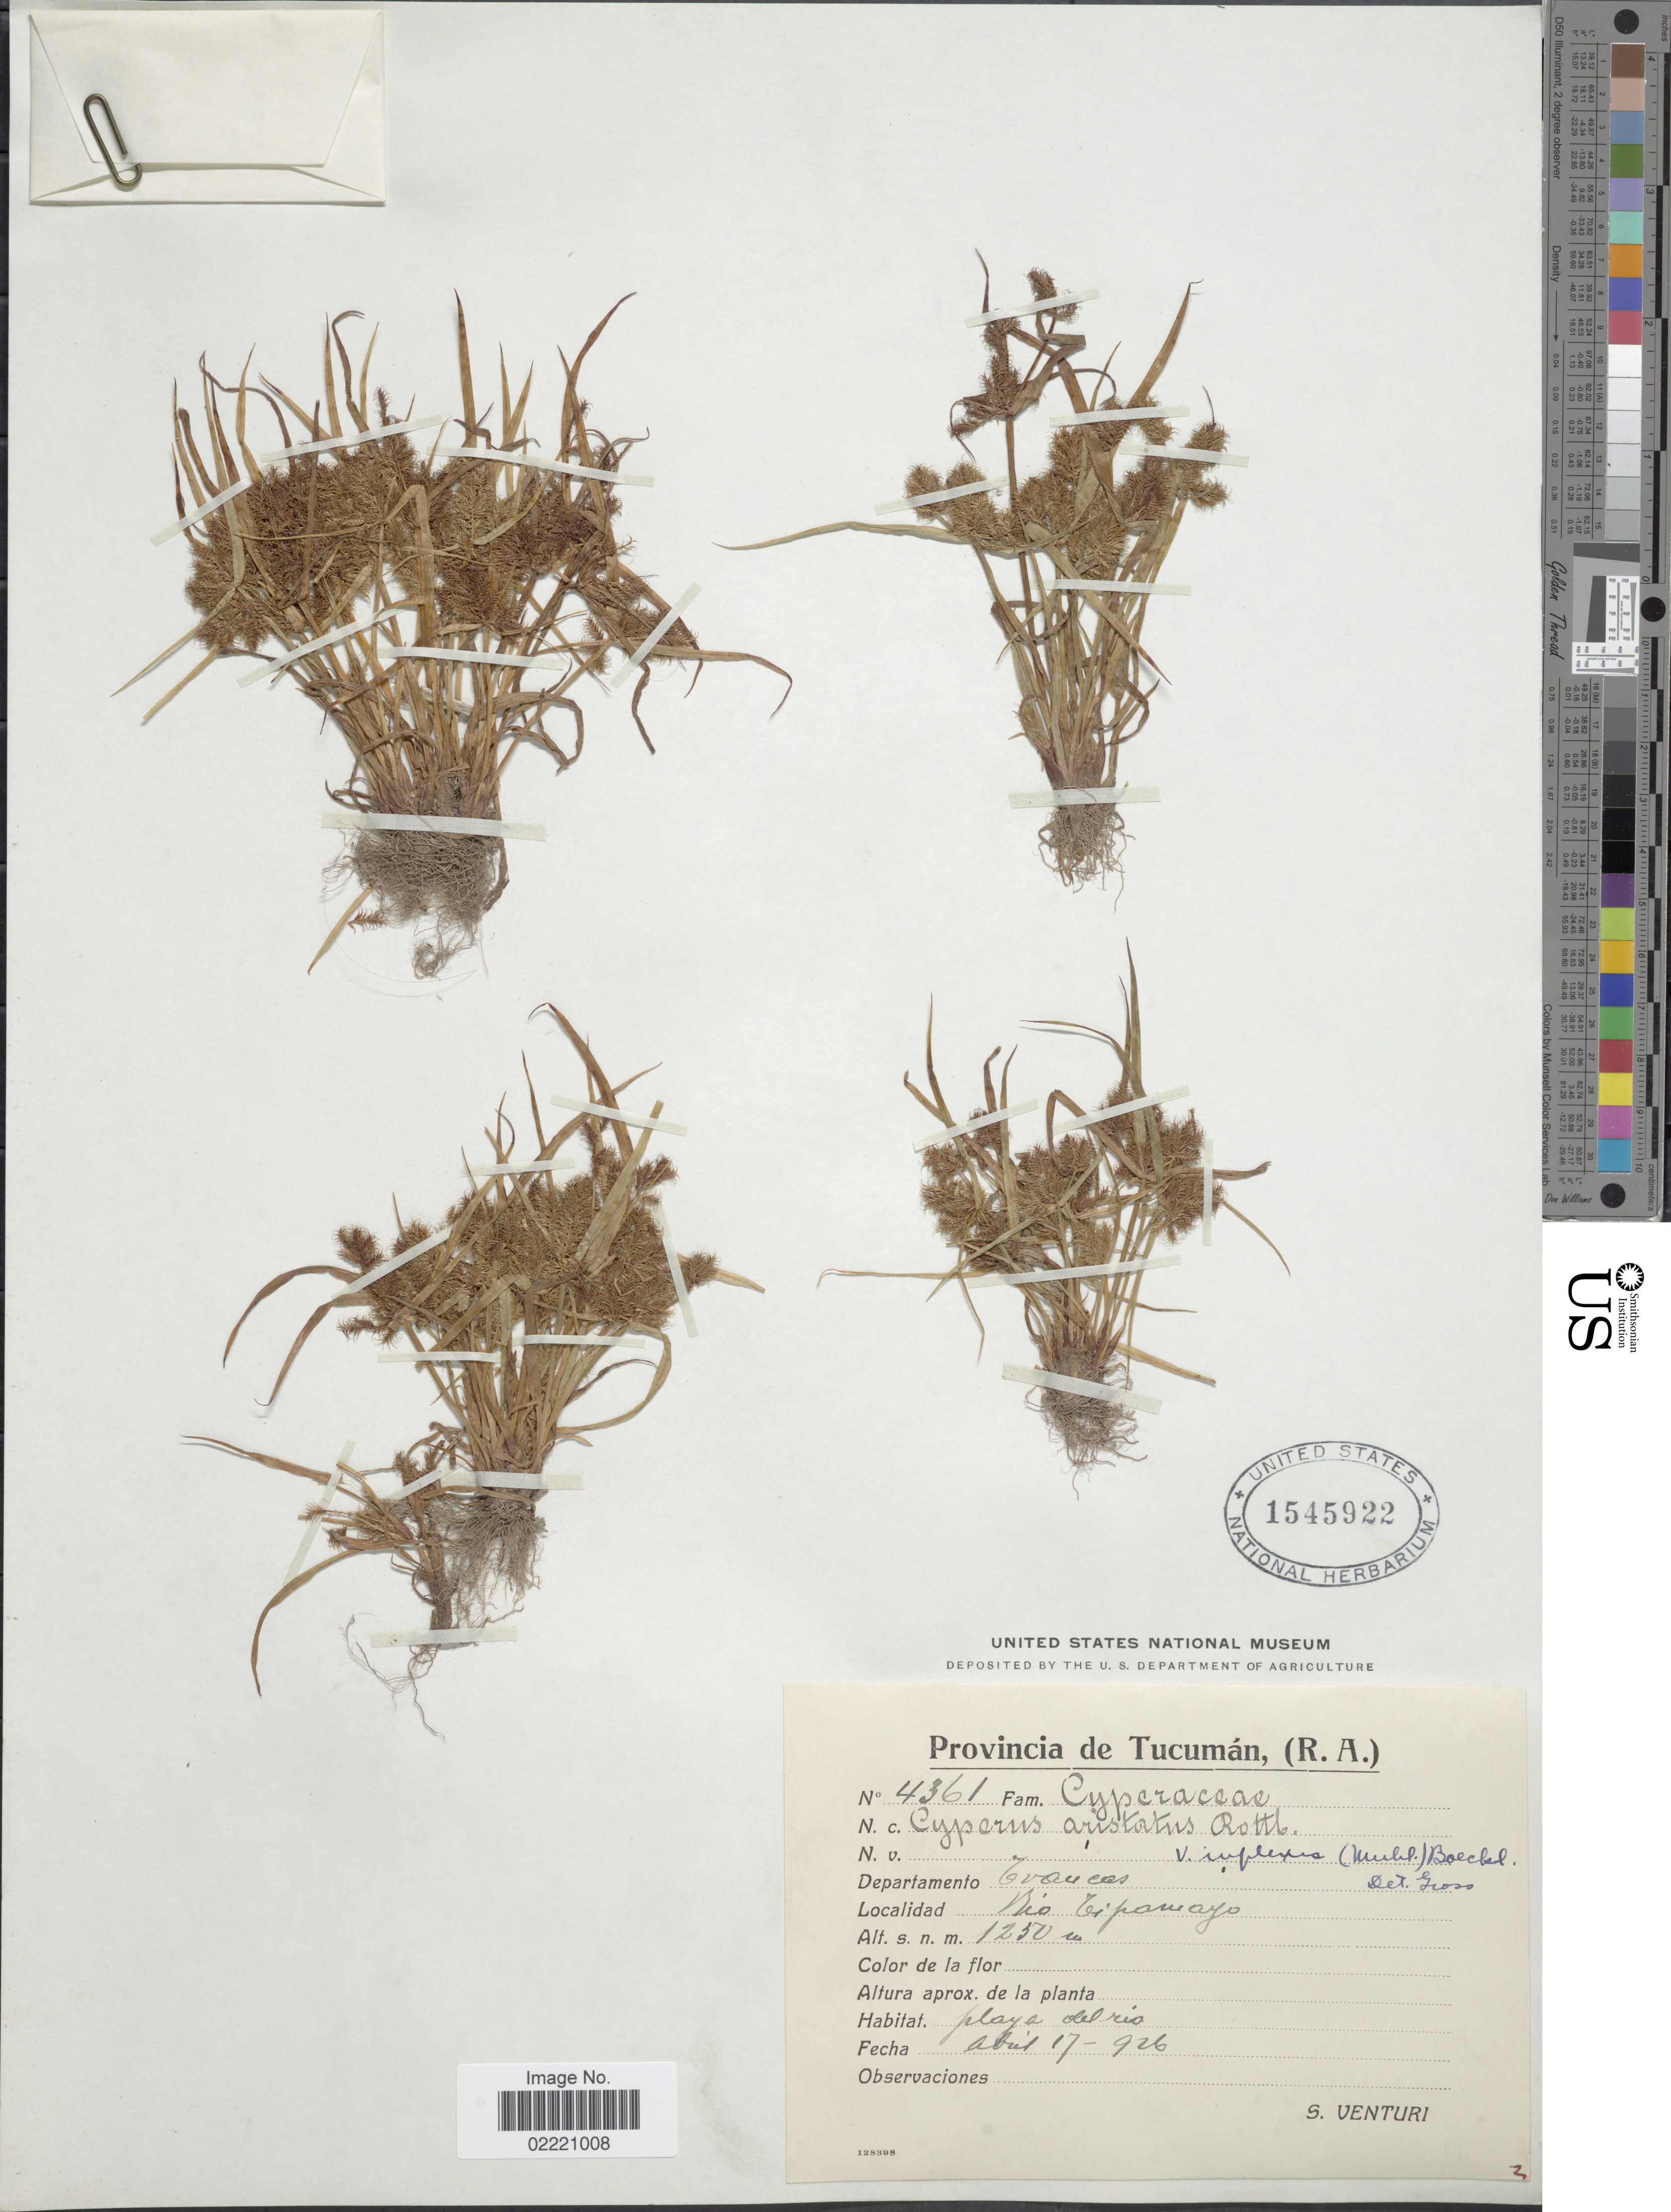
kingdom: Plantae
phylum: Tracheophyta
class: Liliopsida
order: Poales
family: Cyperaceae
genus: Cyperus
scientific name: Cyperus squarrosus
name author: L.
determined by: Strong, Mark T., (BOT), Smithsonian Institution - National Museum of Natural History (UNITED STATES)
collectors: S. Venturi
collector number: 4361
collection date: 1926-04-17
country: Argentina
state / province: Tucuman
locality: (R.A.), Departamento Trancas, Rio Tipamayo, playa del rio.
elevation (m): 1250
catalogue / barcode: US 1545922